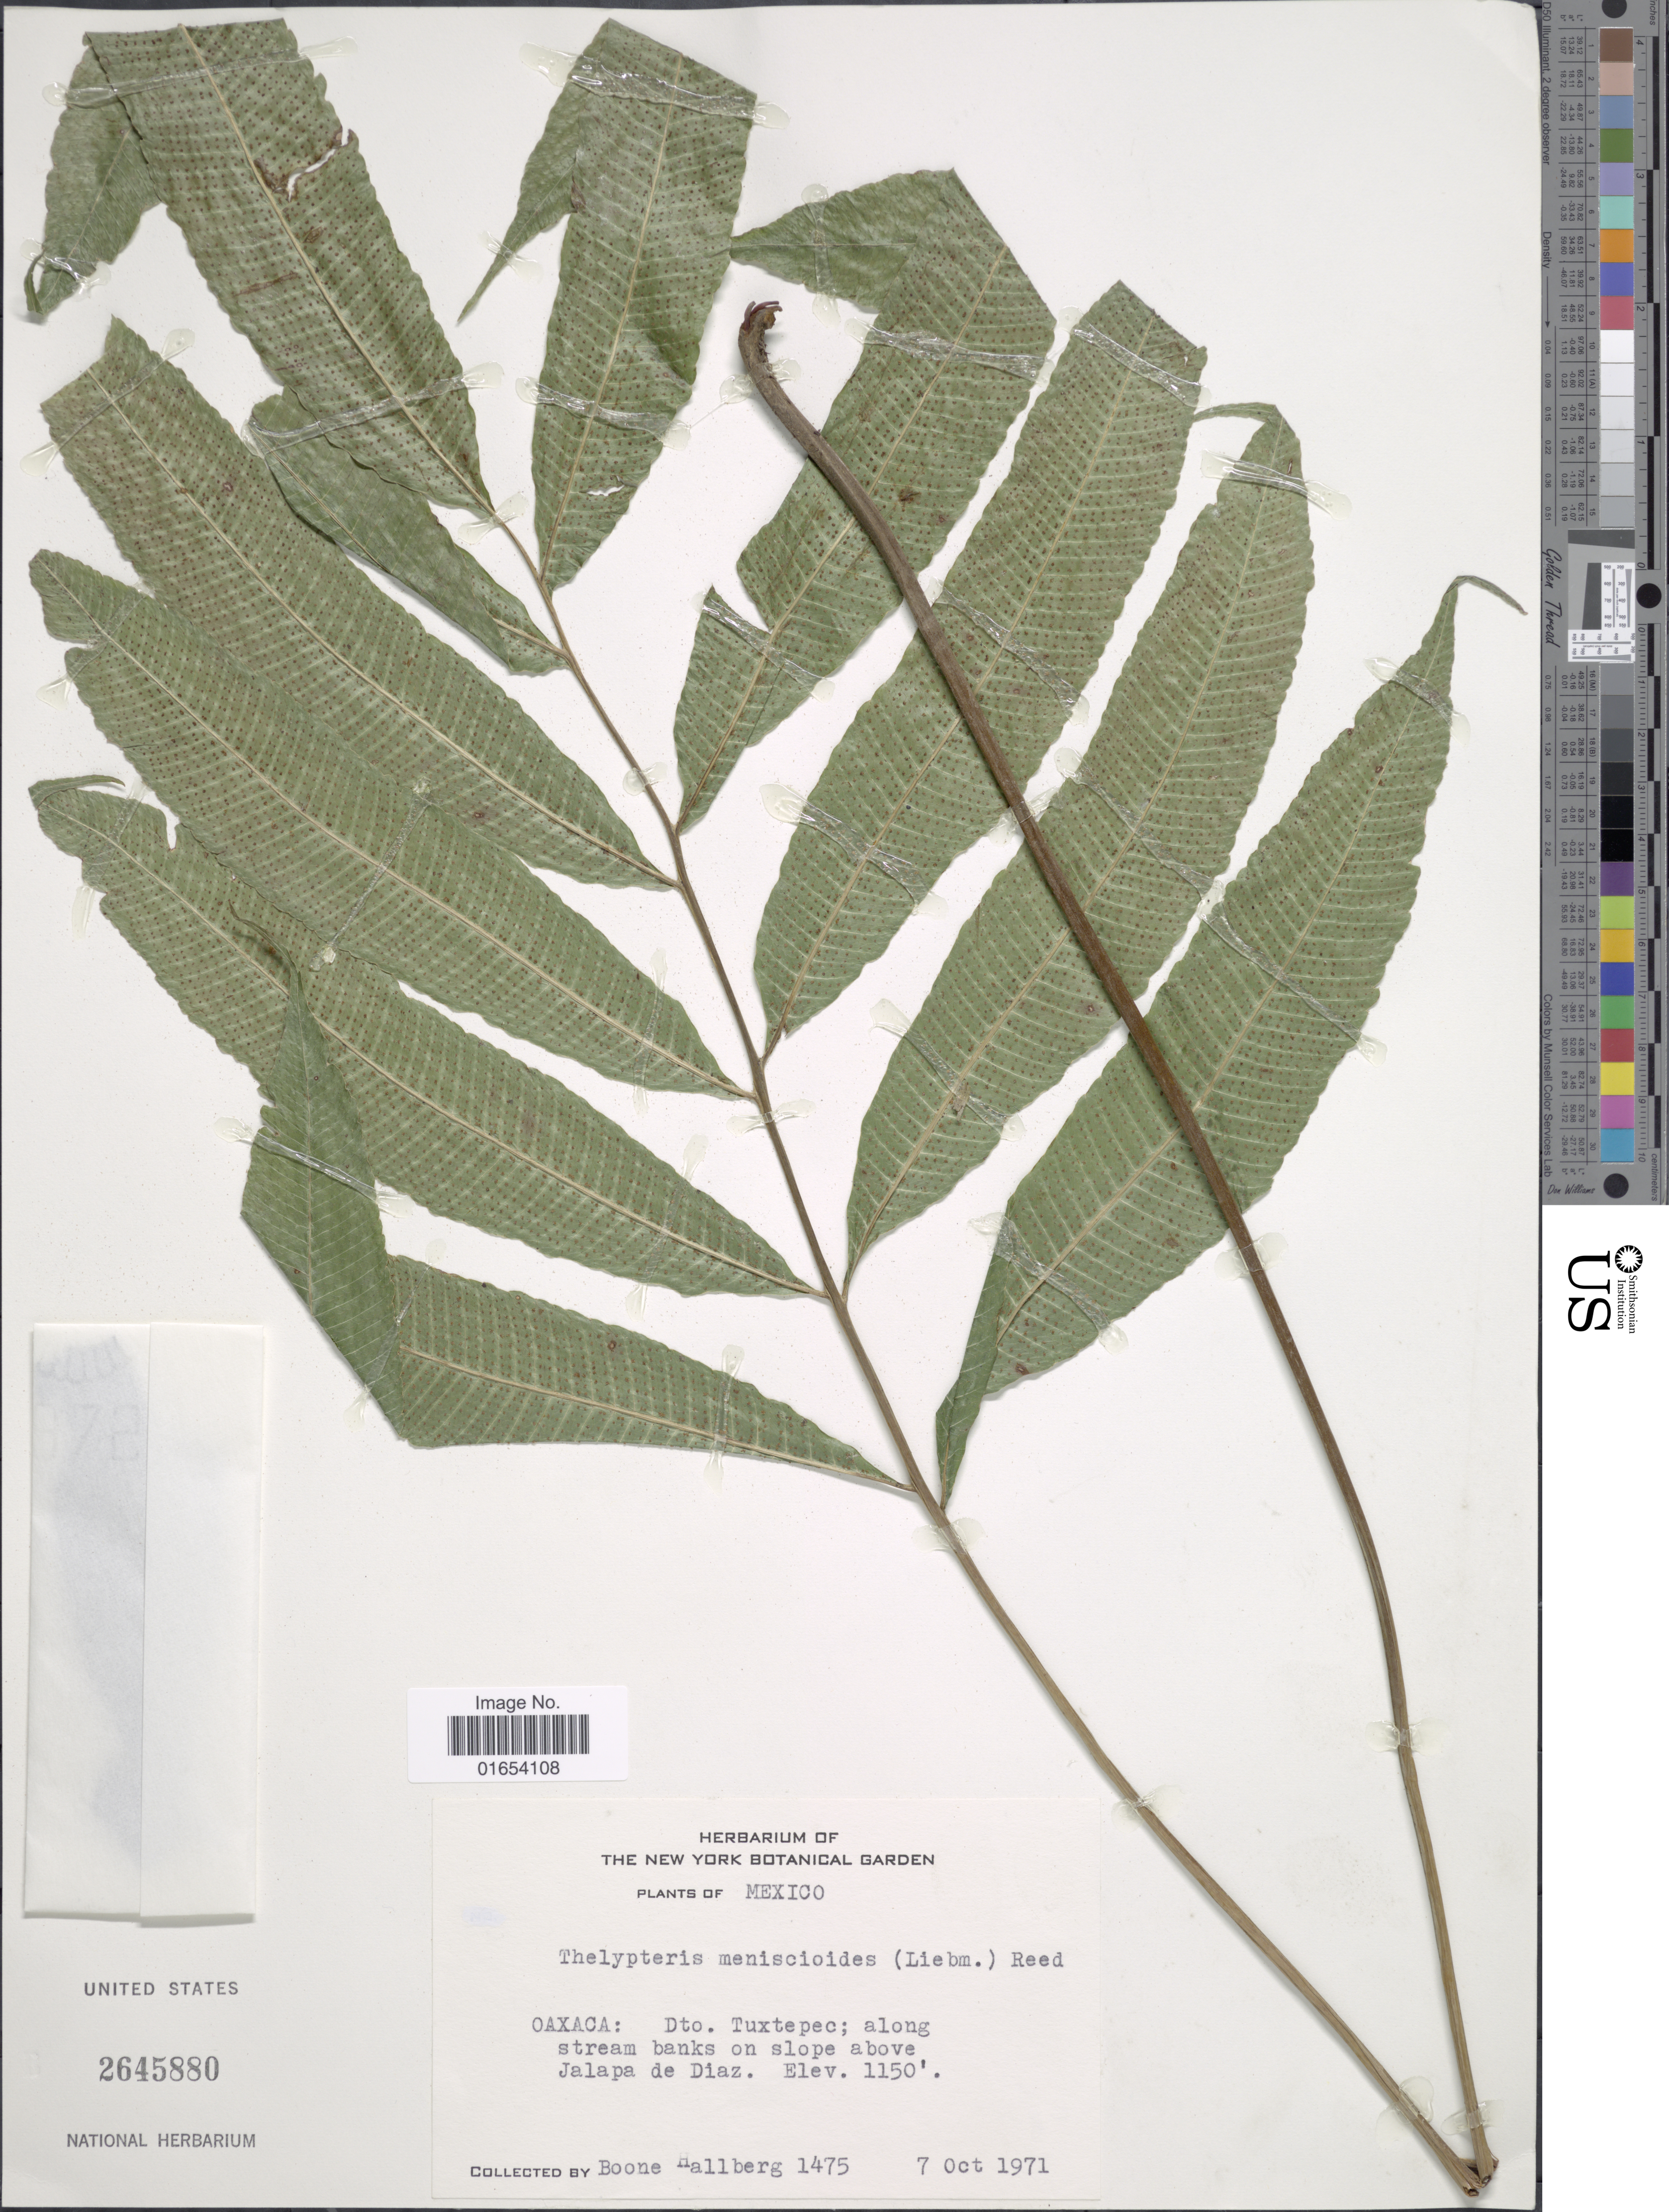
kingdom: Plantae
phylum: Tracheophyta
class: Polypodiopsida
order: Polypodiales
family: Thelypteridaceae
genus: Goniopteris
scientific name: Goniopteris meniscioides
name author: (Liebm.) E. Fourn.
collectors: B. Hallberg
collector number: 1475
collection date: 1971-10-07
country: Mexico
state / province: Oaxaca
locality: Mexico, Oaxaca: Dto. Tuxtepec; along stream banks on slope above Jalapa de Diaz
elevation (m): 351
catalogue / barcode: US 2645880